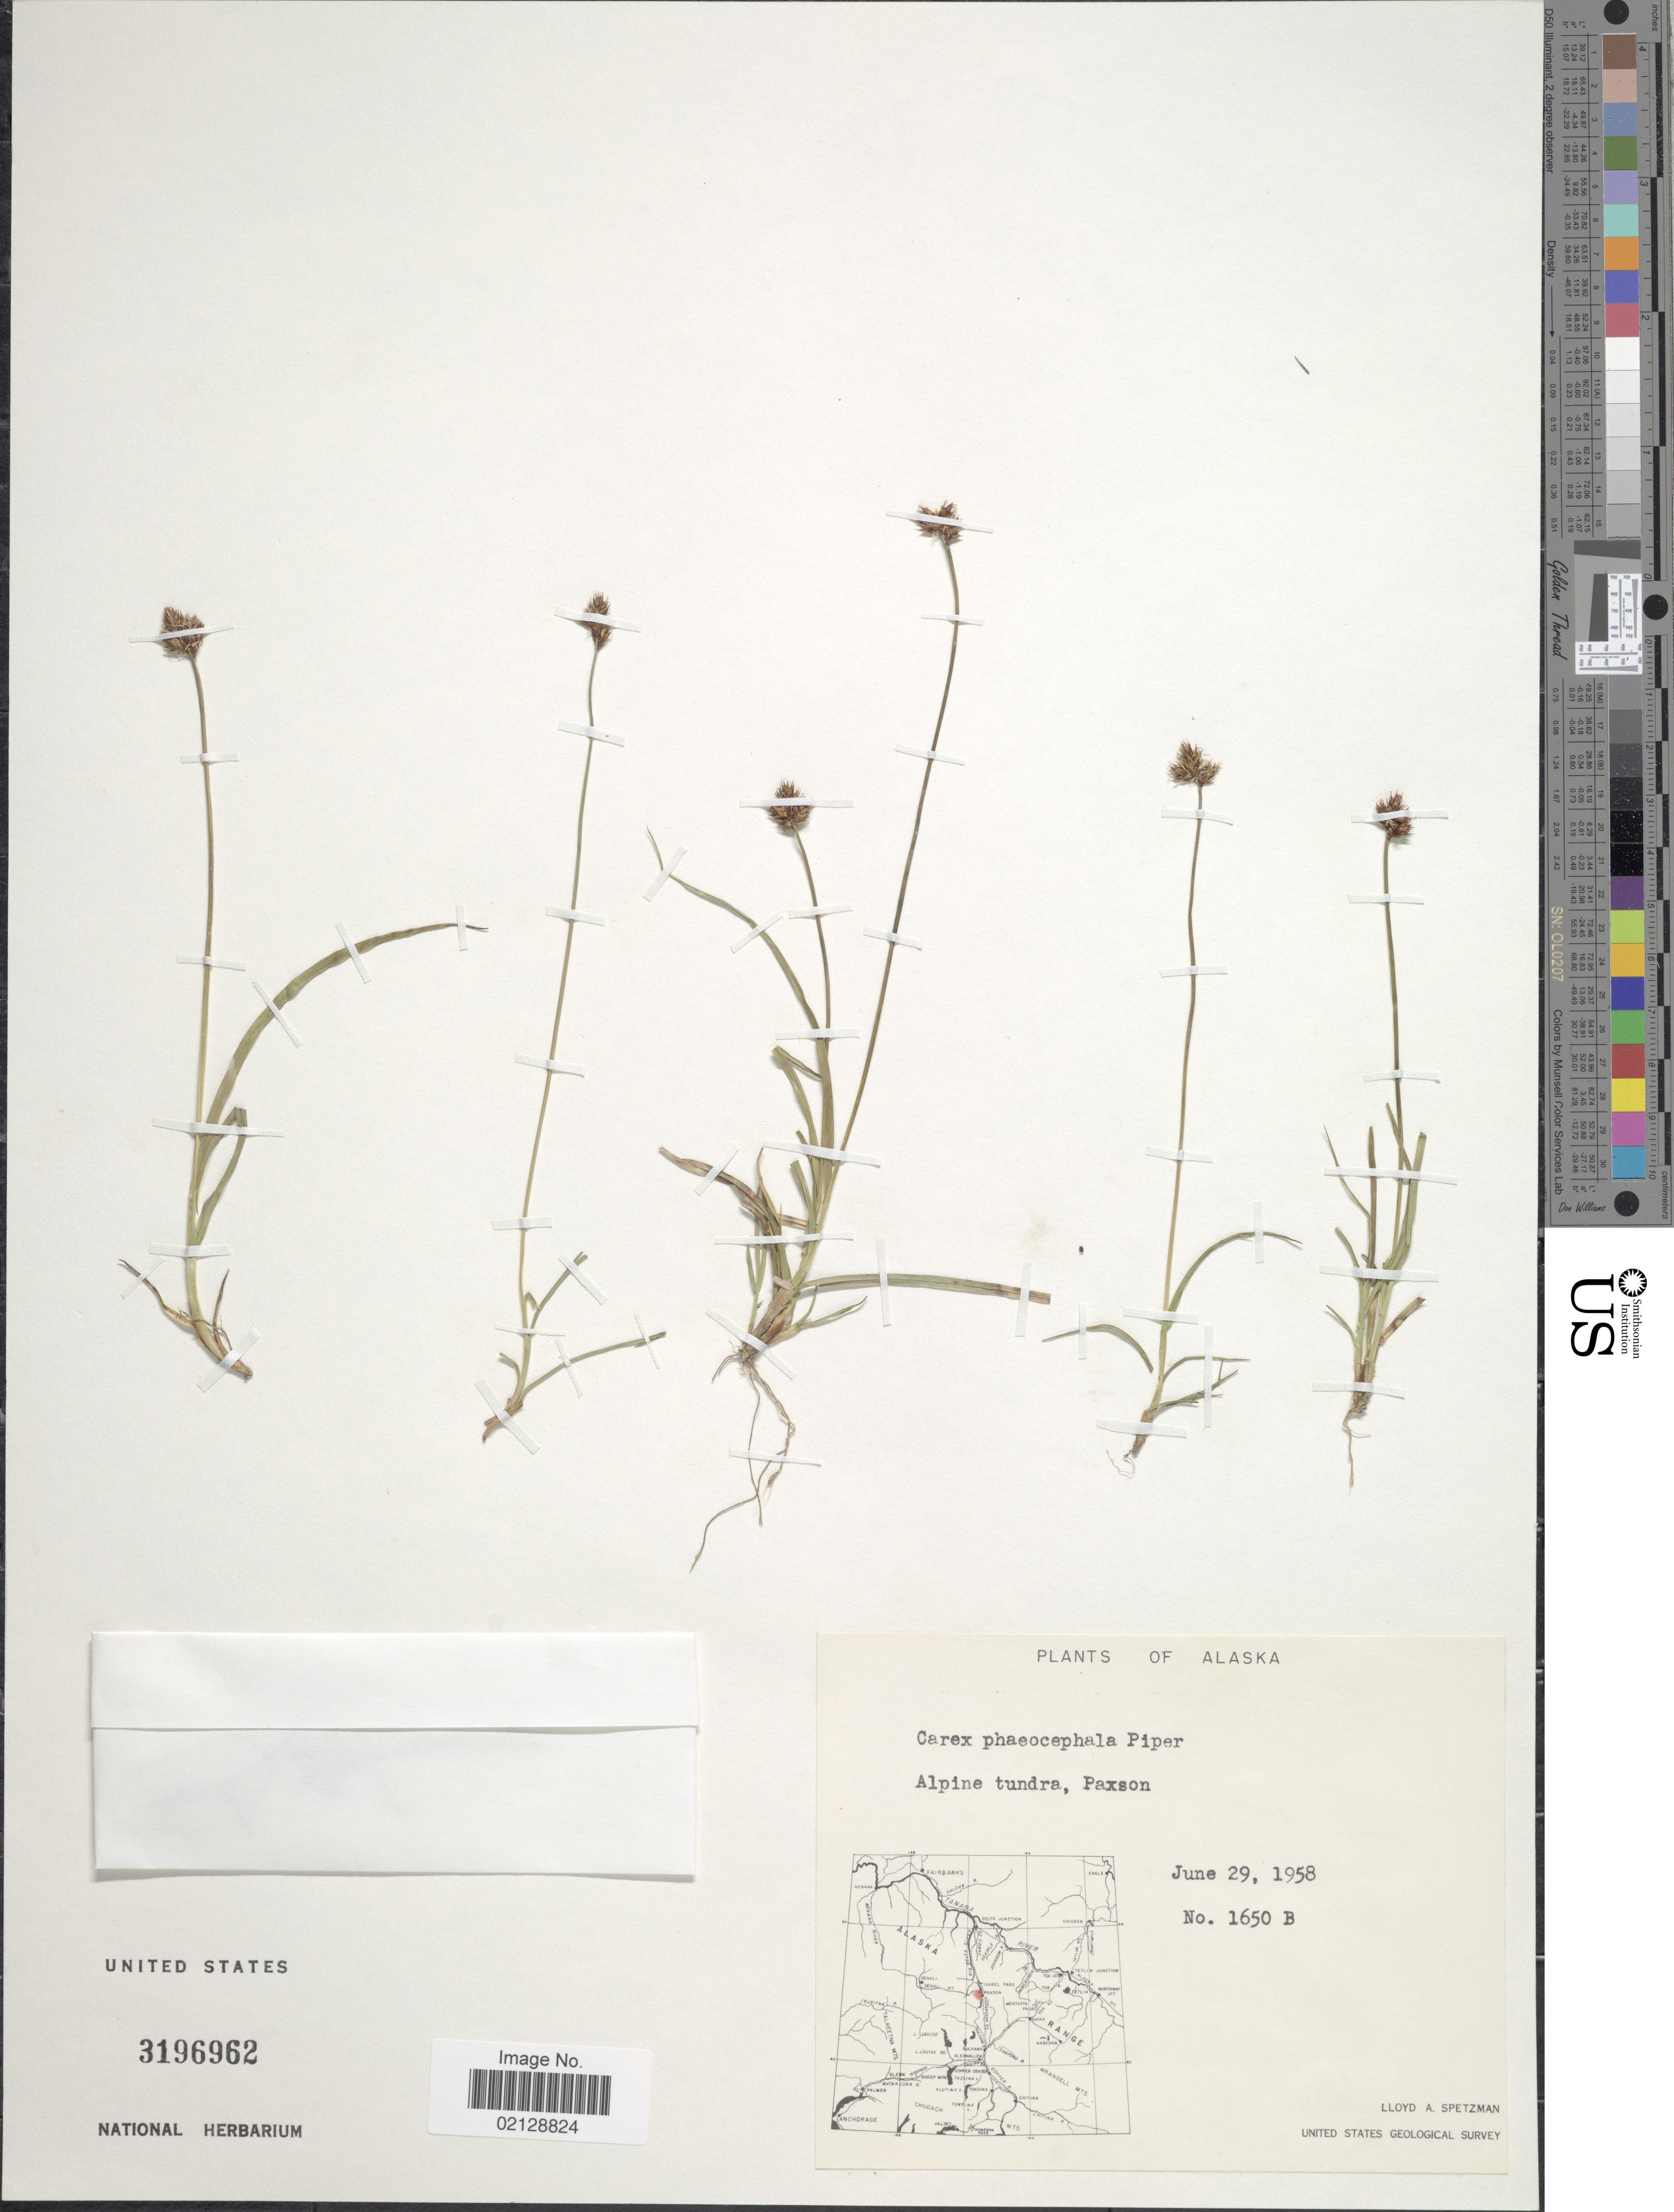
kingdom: Plantae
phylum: Tracheophyta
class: Liliopsida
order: Poales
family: Cyperaceae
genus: Carex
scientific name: Carex phaeocephala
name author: Piper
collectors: L. Spetzman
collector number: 1650B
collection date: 1958-06-29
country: United States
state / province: Alaska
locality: Alpine tundra, Paxson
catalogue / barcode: US 3196962